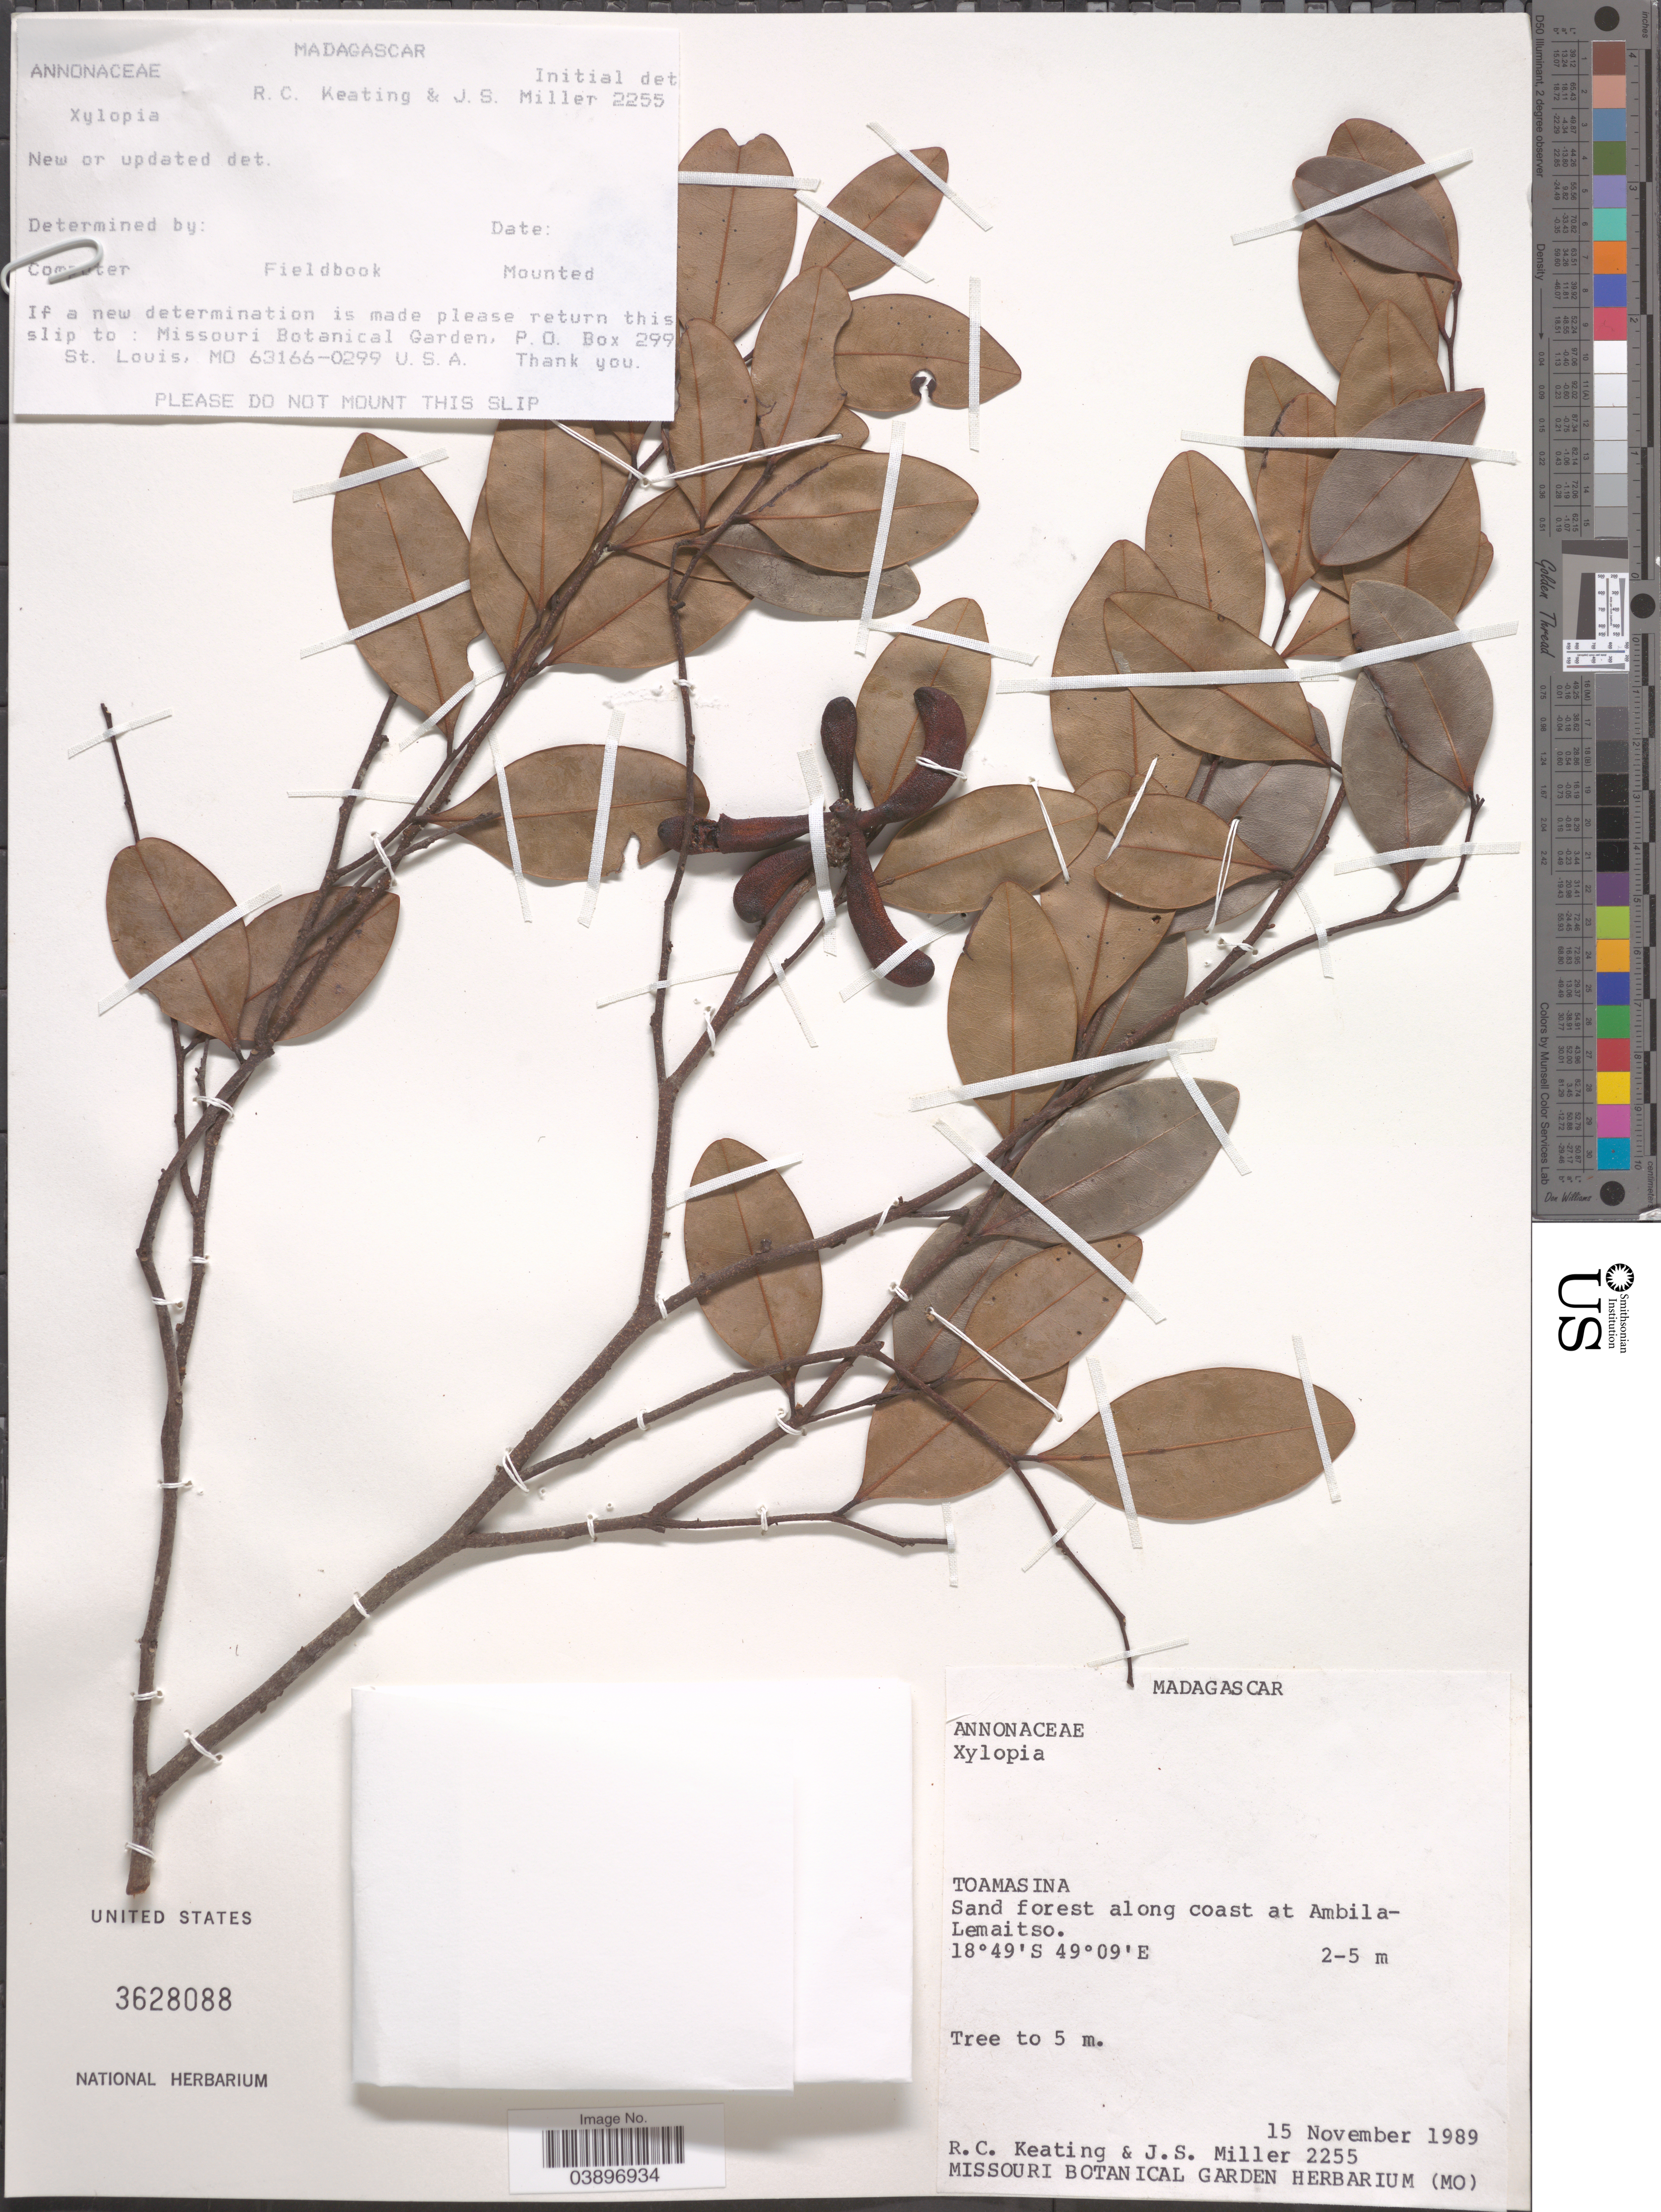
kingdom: Plantae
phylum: Tracheophyta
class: Magnoliopsida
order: Magnoliales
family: Annonaceae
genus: Xylopia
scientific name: Xylopia sp.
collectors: R. C. Keating & J. S. Miller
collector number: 2255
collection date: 1989-11-15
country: Madagascar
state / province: Atsinanana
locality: Sand forest along coast at Ambila-Lemaitso.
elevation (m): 2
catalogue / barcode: US 3628088